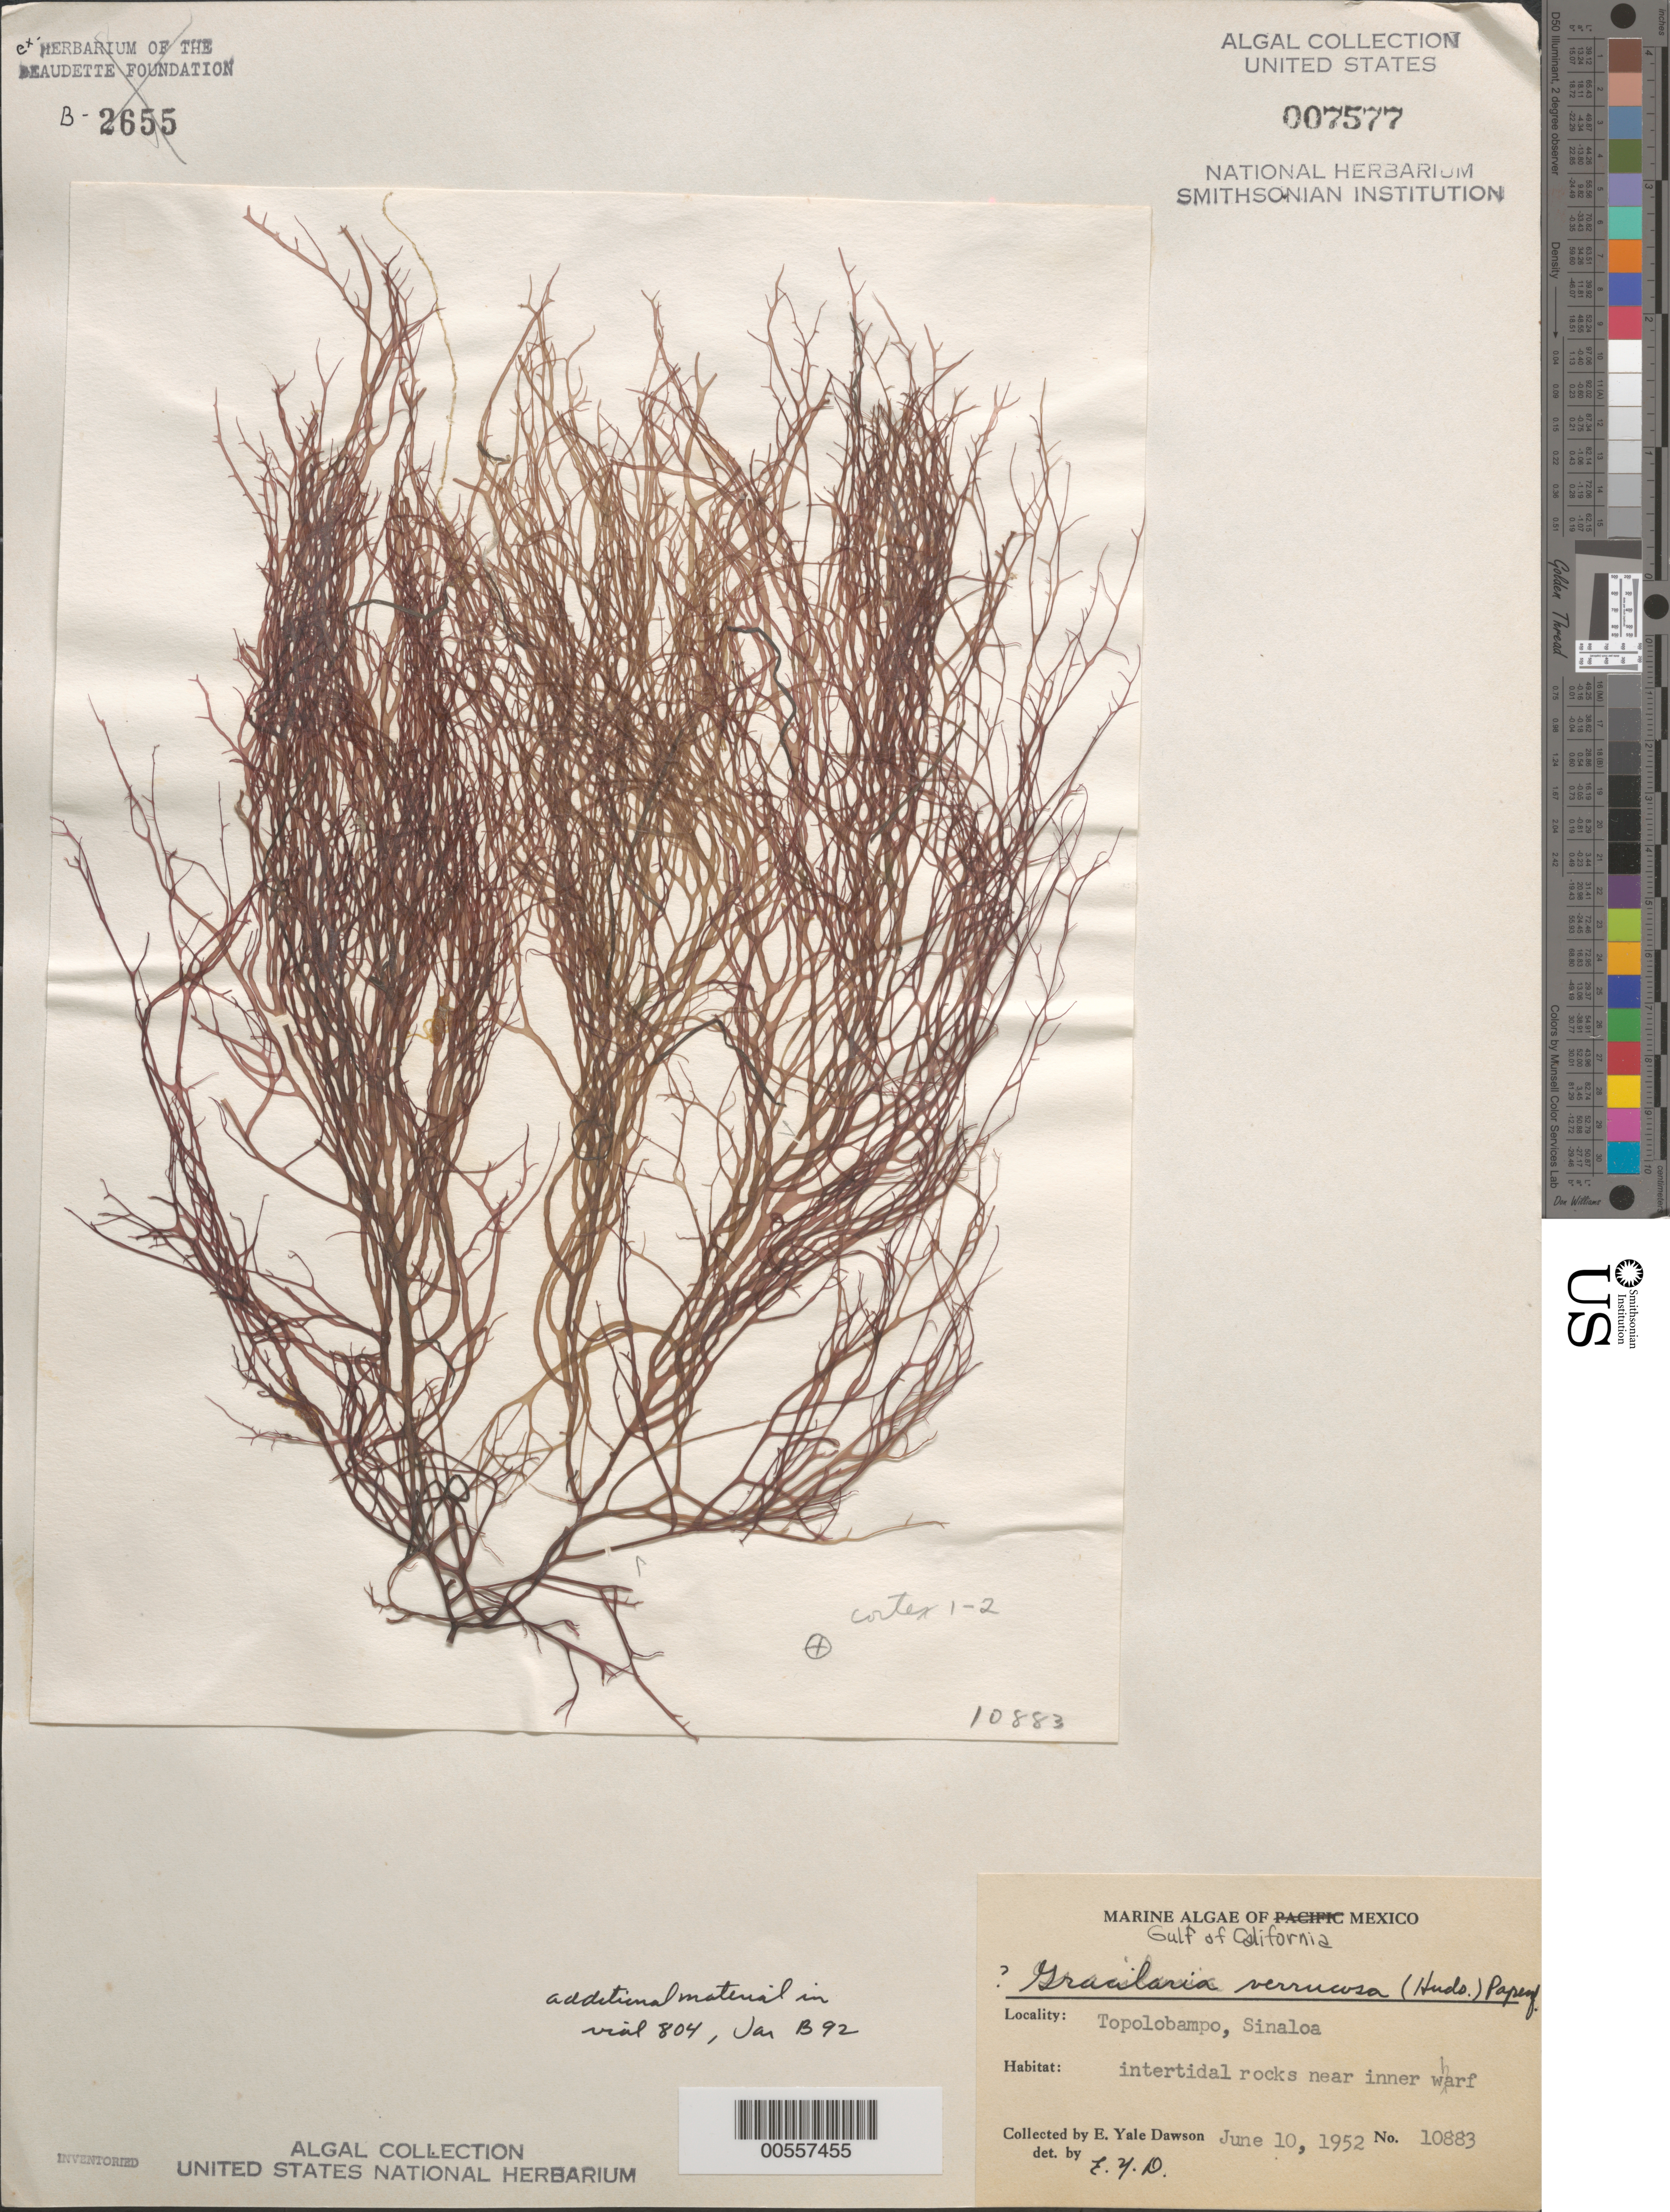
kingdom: Plantae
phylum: Rhodophyta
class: Florideophyceae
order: Gracilariales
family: Gracilariaceae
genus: Gracilariopsis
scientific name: Gracilariopsis longissima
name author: (S.G. Gmel.) Steentoft et al.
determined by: Algae name updating Project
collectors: E. Y. Dawson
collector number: EYD 10883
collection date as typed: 10 Jun 1952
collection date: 1952-06-10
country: Mexico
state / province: Sinaloa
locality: Topolobampo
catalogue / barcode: US 7577